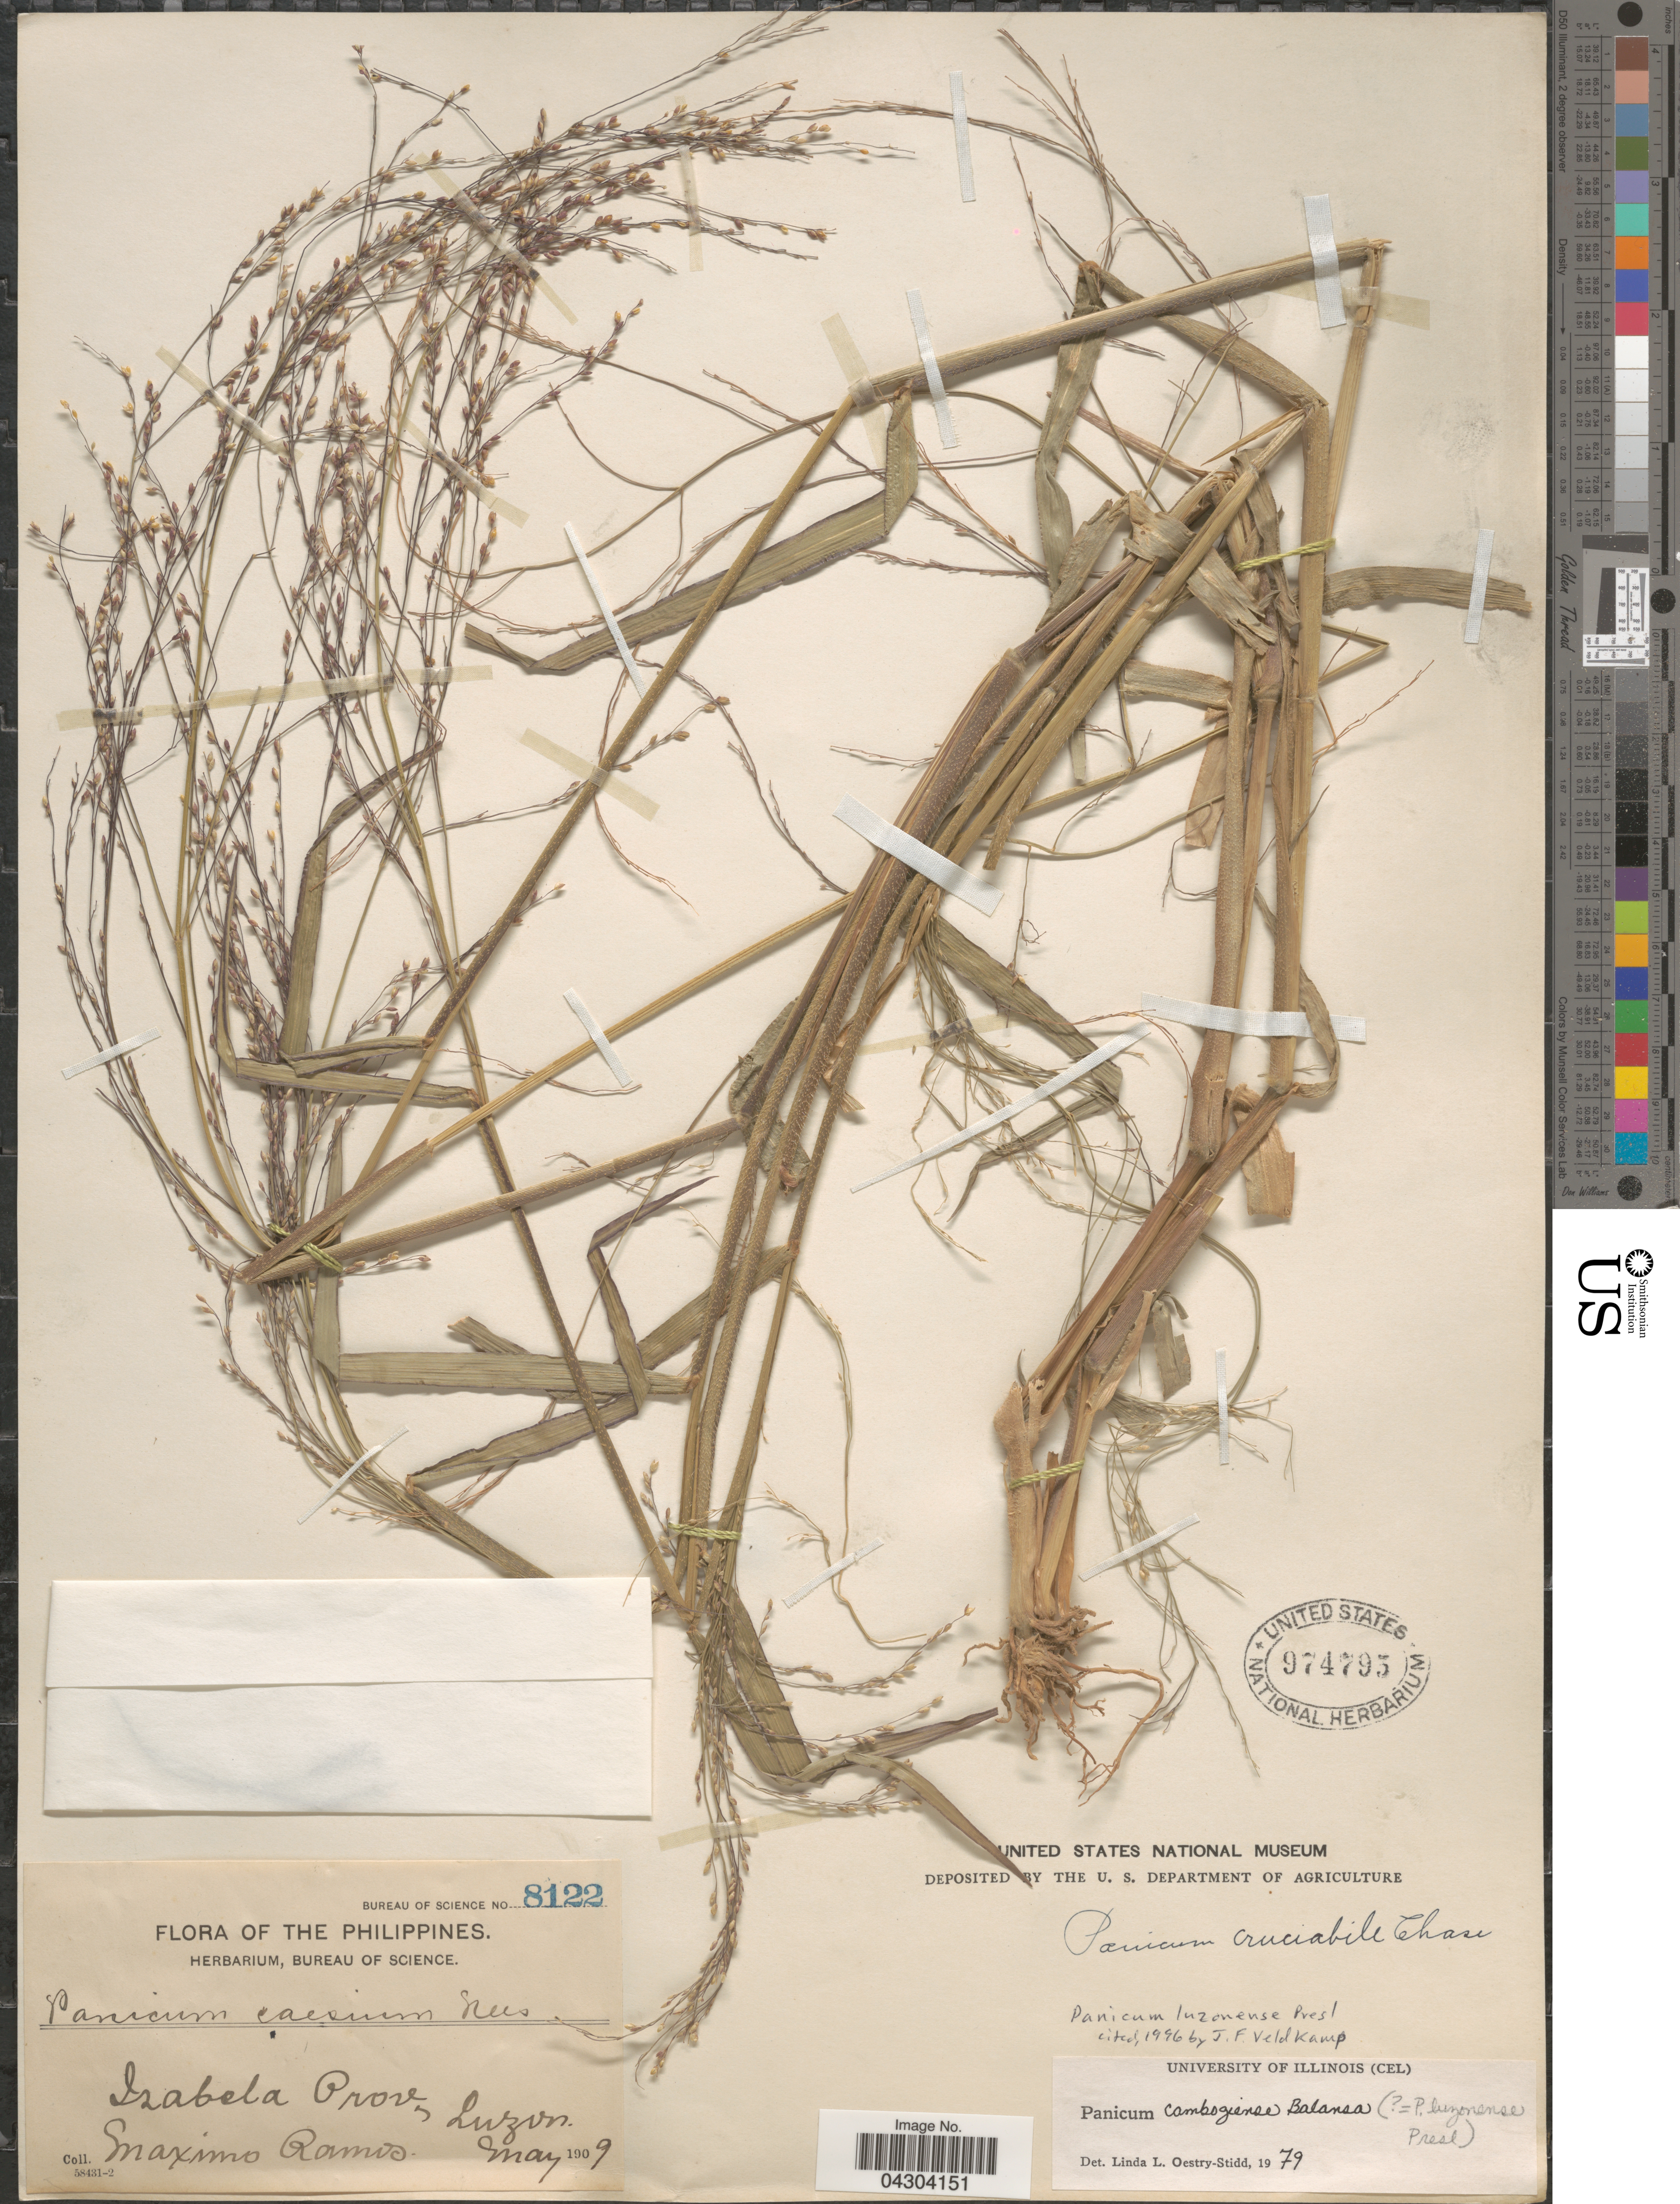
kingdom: Plantae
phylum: Tracheophyta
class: Liliopsida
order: Poales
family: Poaceae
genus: Panicum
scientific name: Panicum luzonense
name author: J. Presl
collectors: M. Ramos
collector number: Bureau of Science 8122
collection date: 1909-05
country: Philippines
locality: Isabela Prov., Luzon.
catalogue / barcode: US 974795